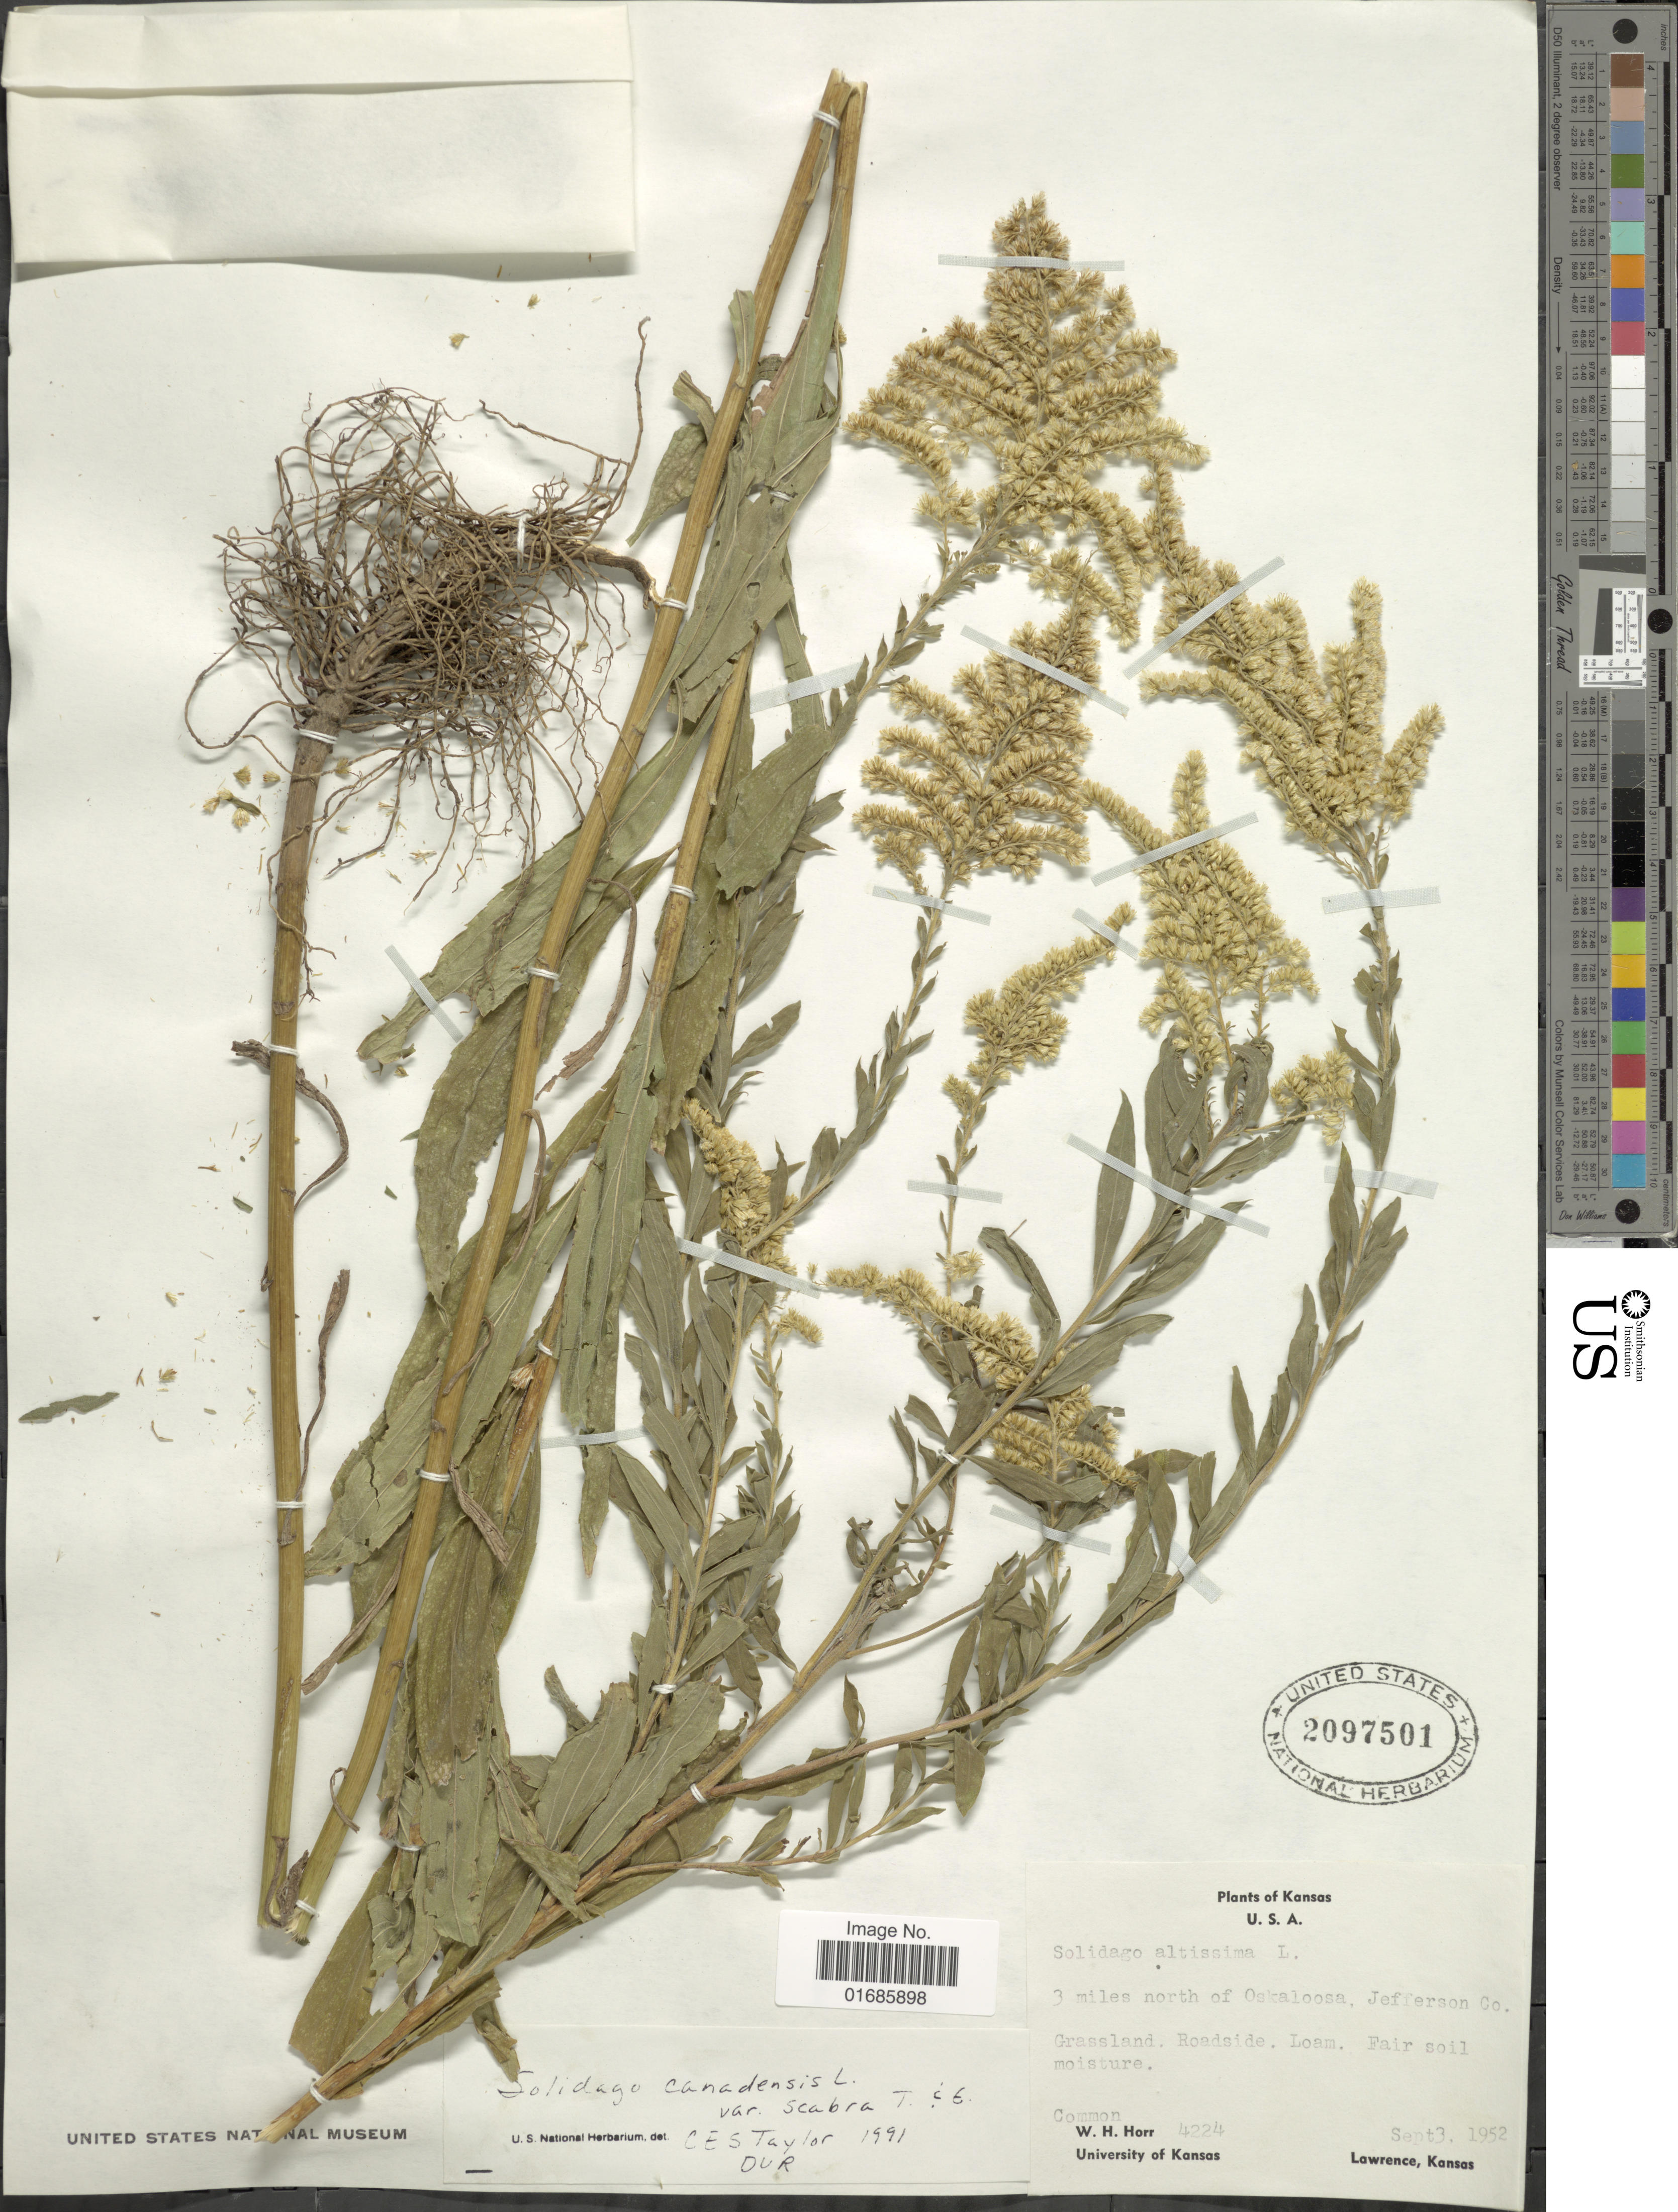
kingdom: Plantae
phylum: Tracheophyta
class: Magnoliopsida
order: Asterales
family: Asteraceae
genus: Solidago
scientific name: Solidago canadensis var. scabra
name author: (Muhl. ex Willd.) Torr. & A. Gray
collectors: W. H. Horr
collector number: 4224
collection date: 1952-09-03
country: United States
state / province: Kansas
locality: U. S. A., 3 miles north of Oskaloosa, Jefferson Co.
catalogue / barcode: US 2097501